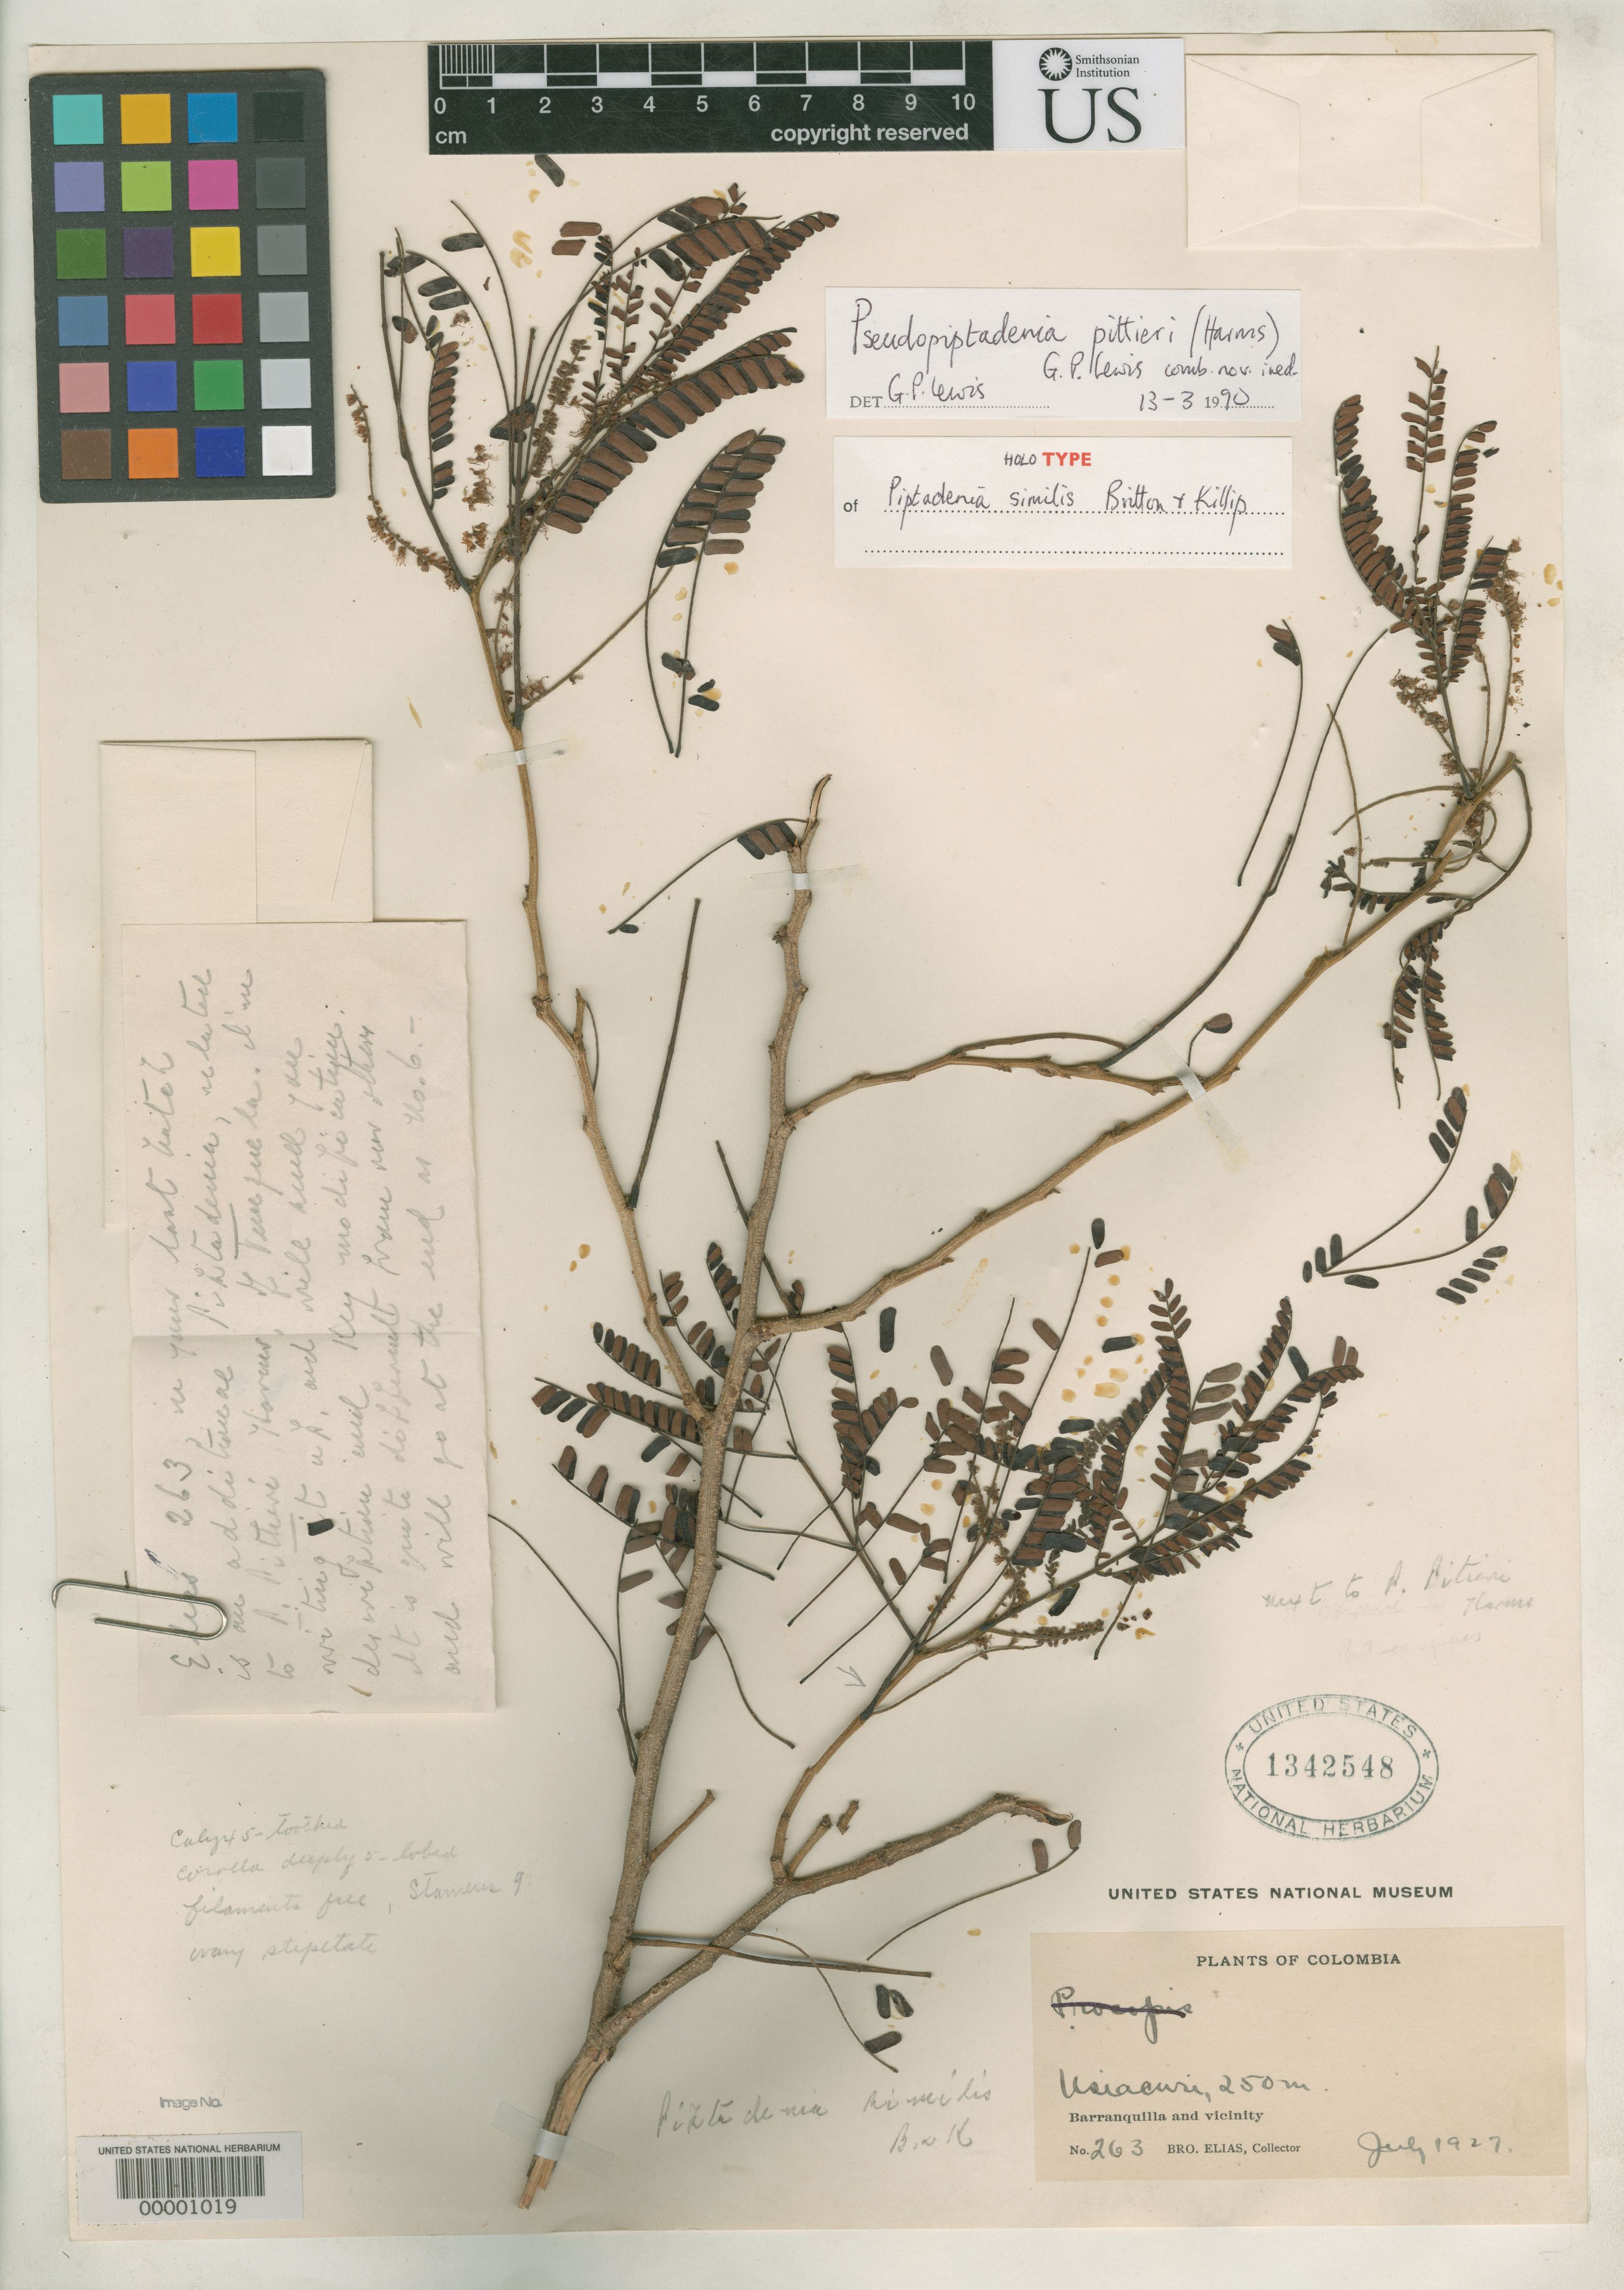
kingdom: Plantae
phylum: Tracheophyta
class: Magnoliopsida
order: Fabales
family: Fabaceae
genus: Piptadenia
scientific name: Piptadenia similis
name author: Britton & Killip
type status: Holotype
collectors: Bro. Elias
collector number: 263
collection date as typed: Jul 1927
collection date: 1927-07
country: Colombia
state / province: Atlántico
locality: Usiacuri, near Barranquilla.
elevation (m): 250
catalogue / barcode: US 1342548